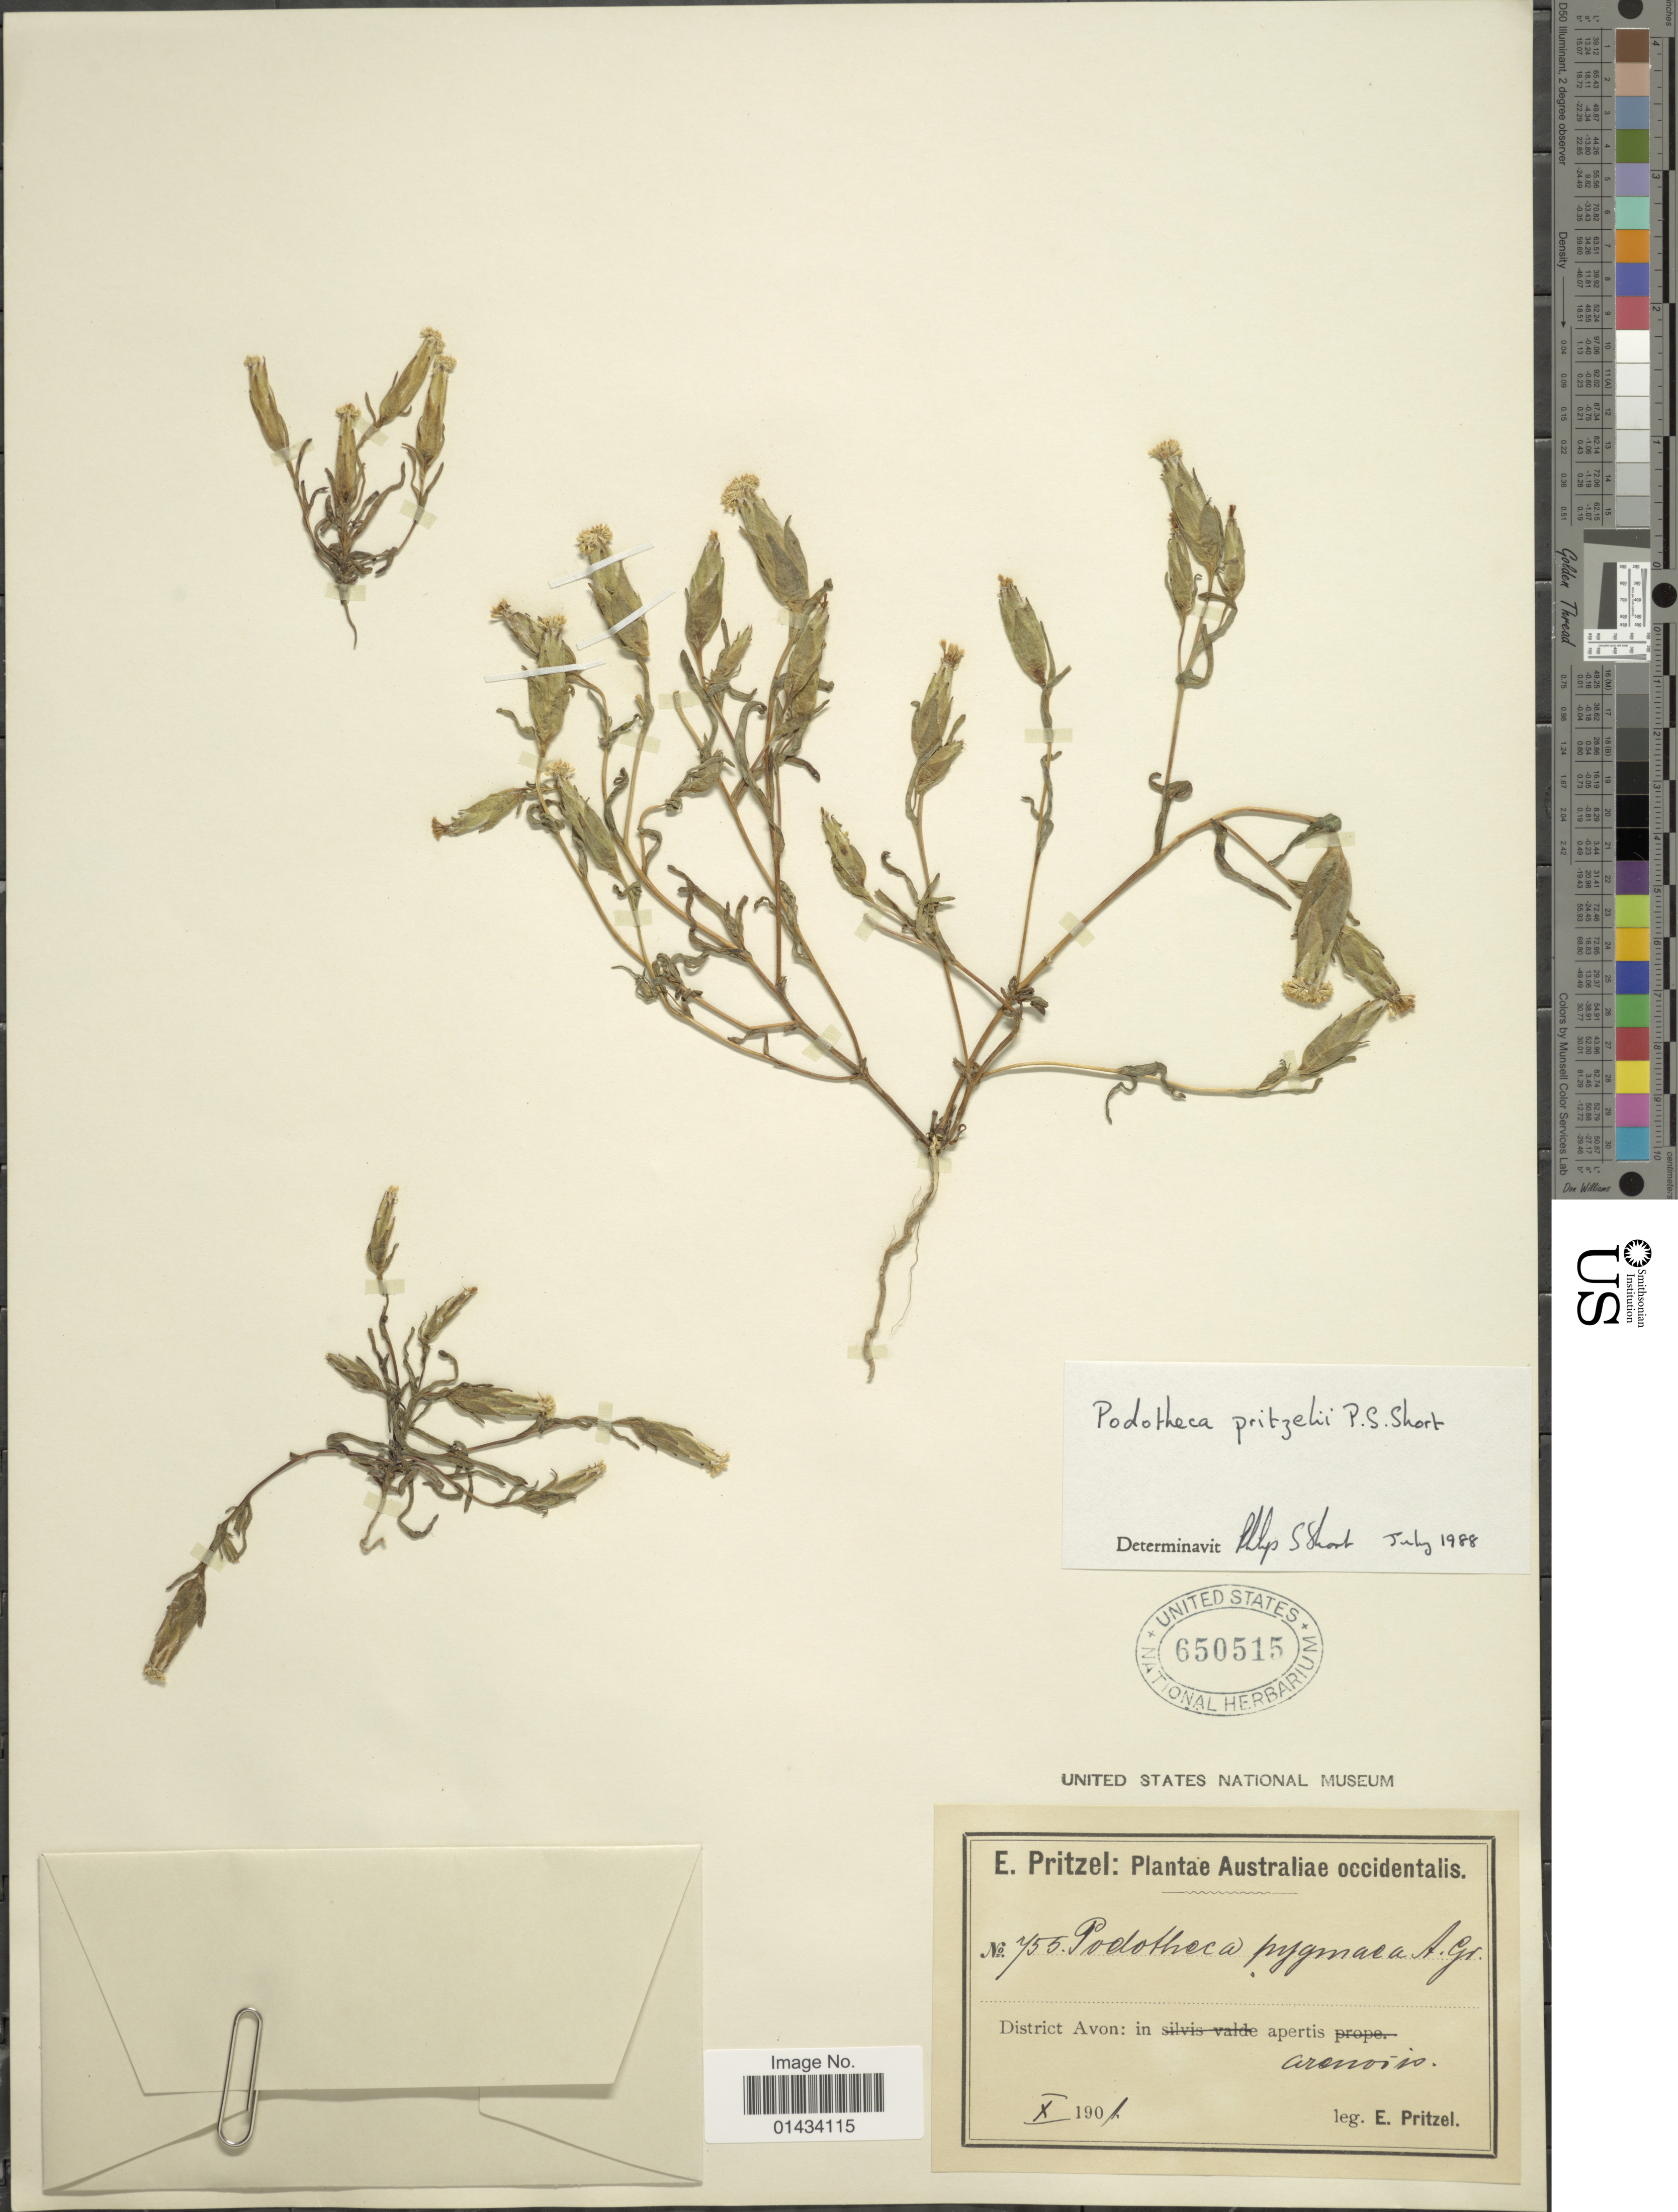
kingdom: Plantae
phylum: Tracheophyta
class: Magnoliopsida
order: Asterales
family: Asteraceae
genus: Podotheca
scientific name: Podotheca pritzelii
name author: P.S. Short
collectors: E. G. Pritzel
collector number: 755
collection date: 1901-10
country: Australia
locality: Australiae occidentalis, District Avon: in apertis arenosis.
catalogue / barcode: US 650515